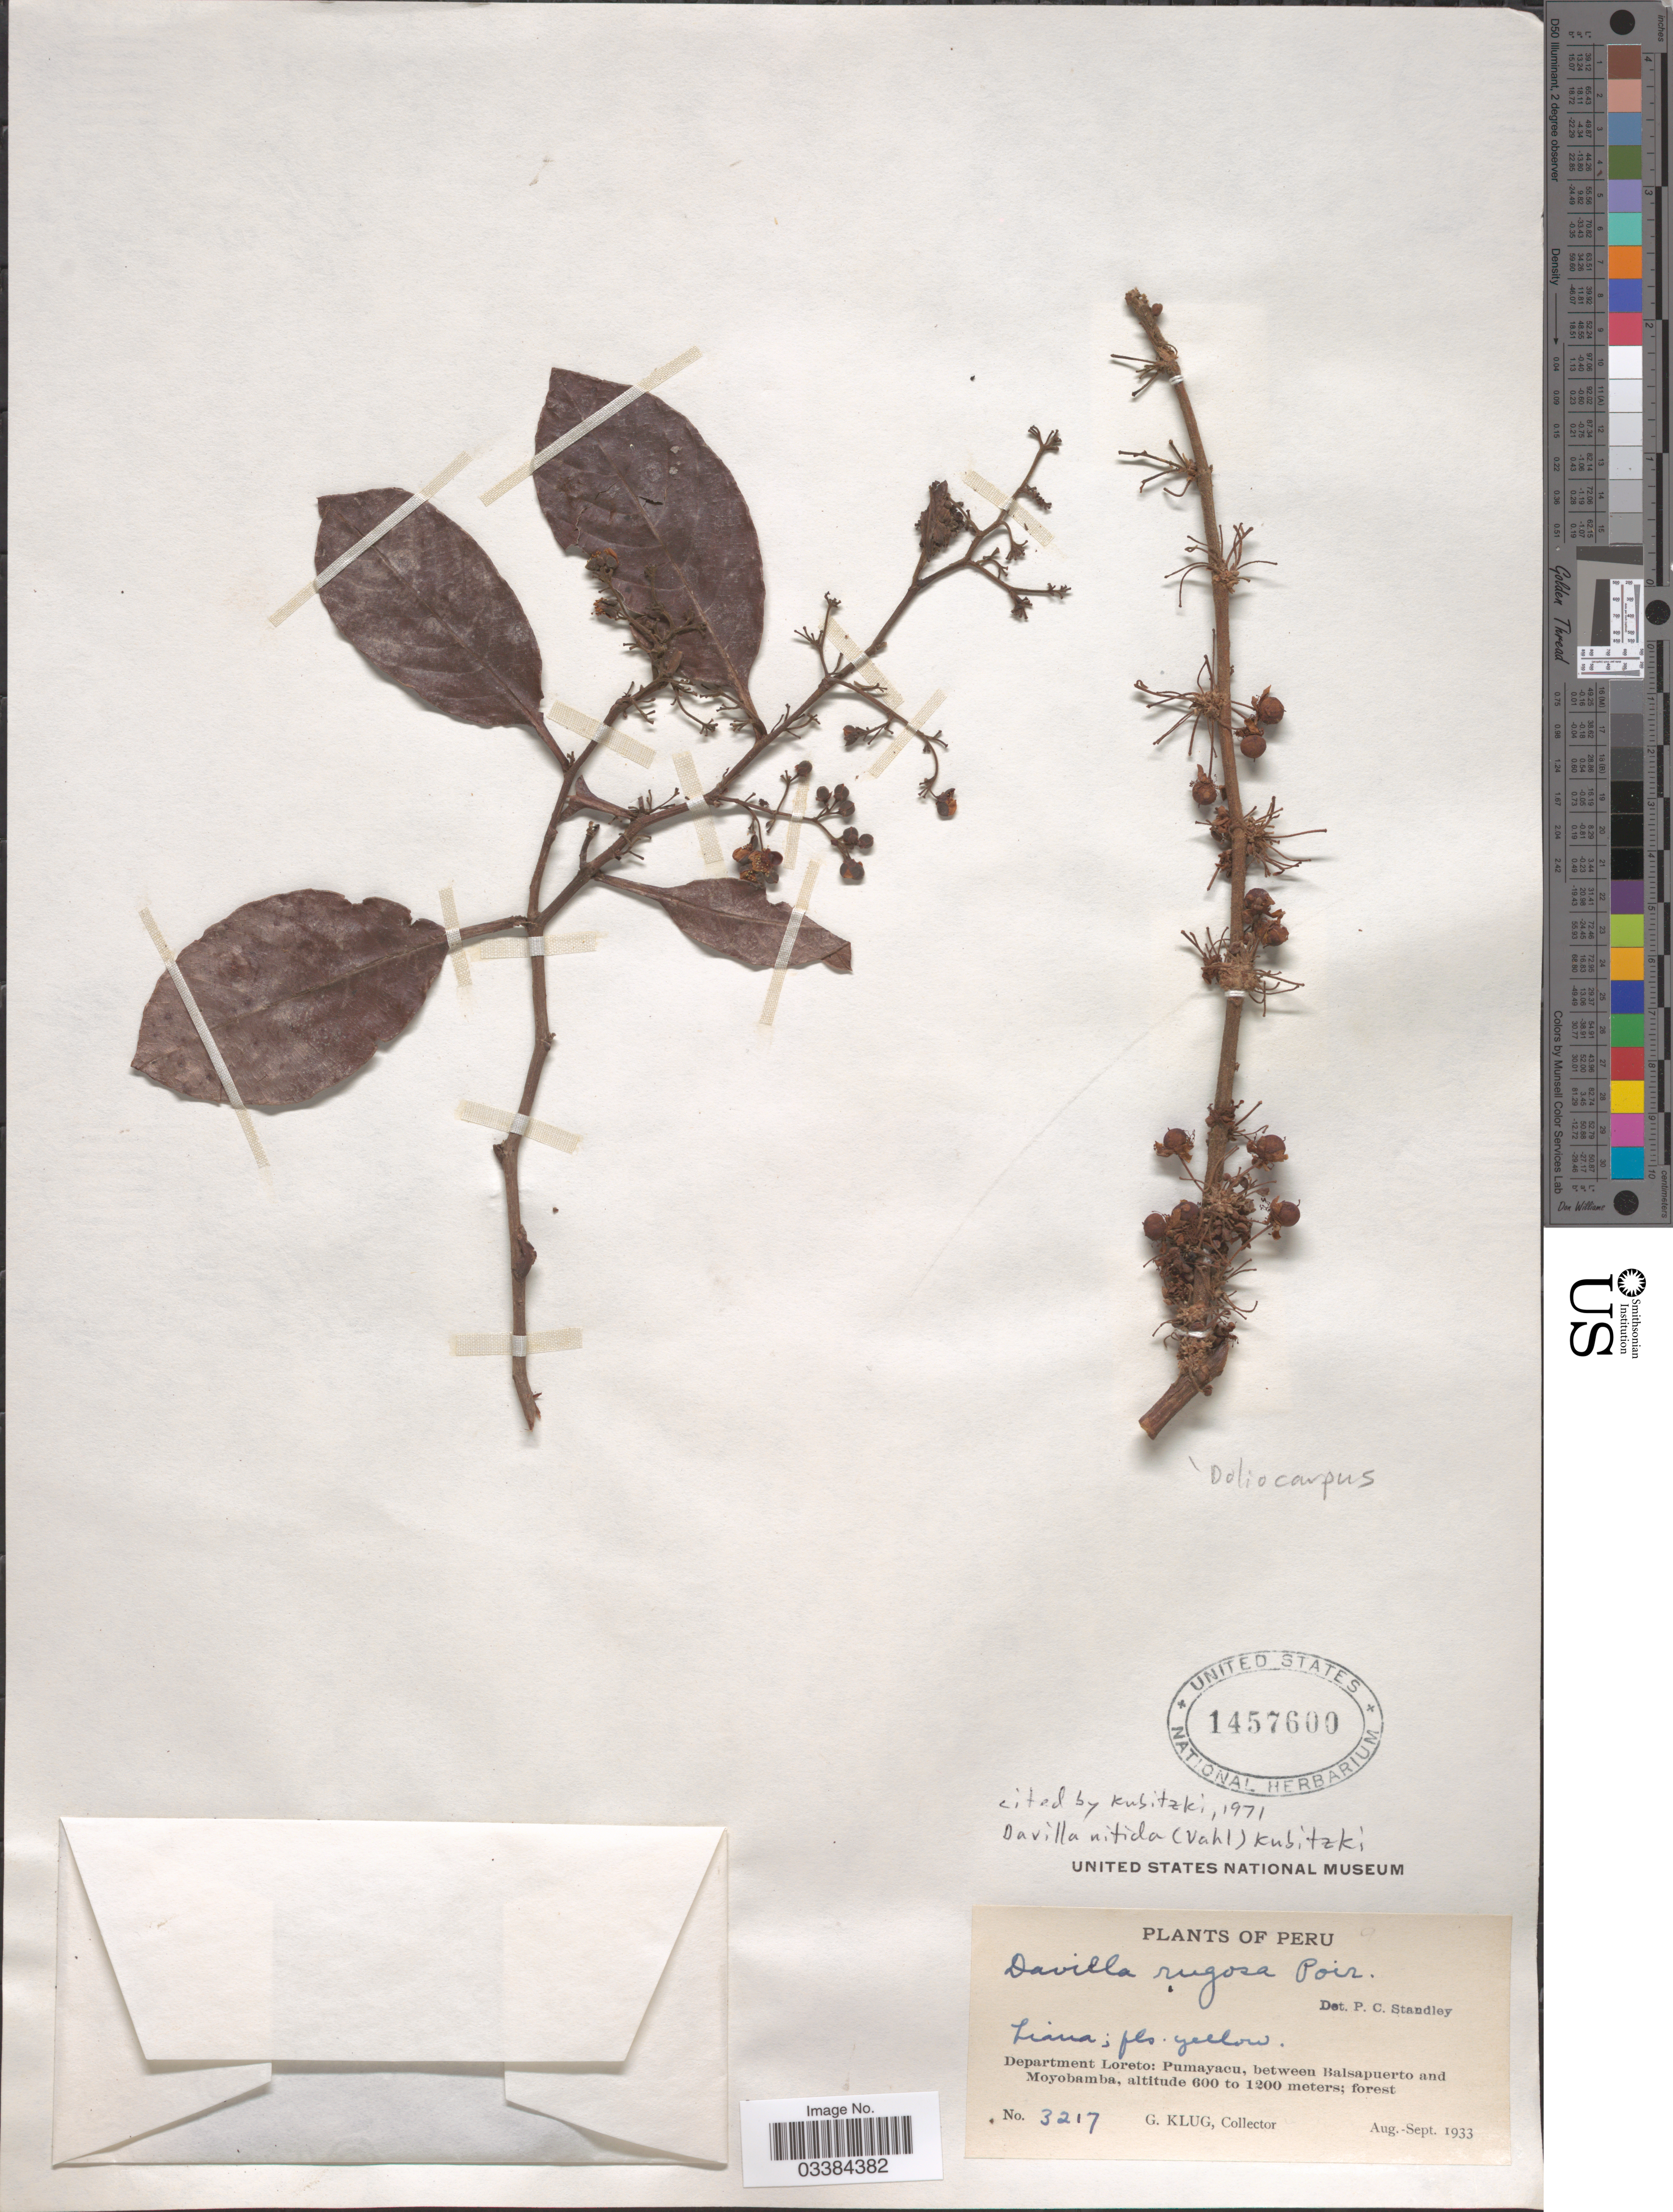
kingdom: Plantae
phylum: Tracheophyta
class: Magnoliopsida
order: Dilleniales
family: Dilleniaceae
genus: Davilla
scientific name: Davilla nitida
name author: (Vahl) Kubitzki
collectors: G. Klug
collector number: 3217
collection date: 1933-08/1933-09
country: Peru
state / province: Loreto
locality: Department Loreto: Pumayacu, between Balsapuerto and Moyobamba.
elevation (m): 600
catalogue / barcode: US 1457600